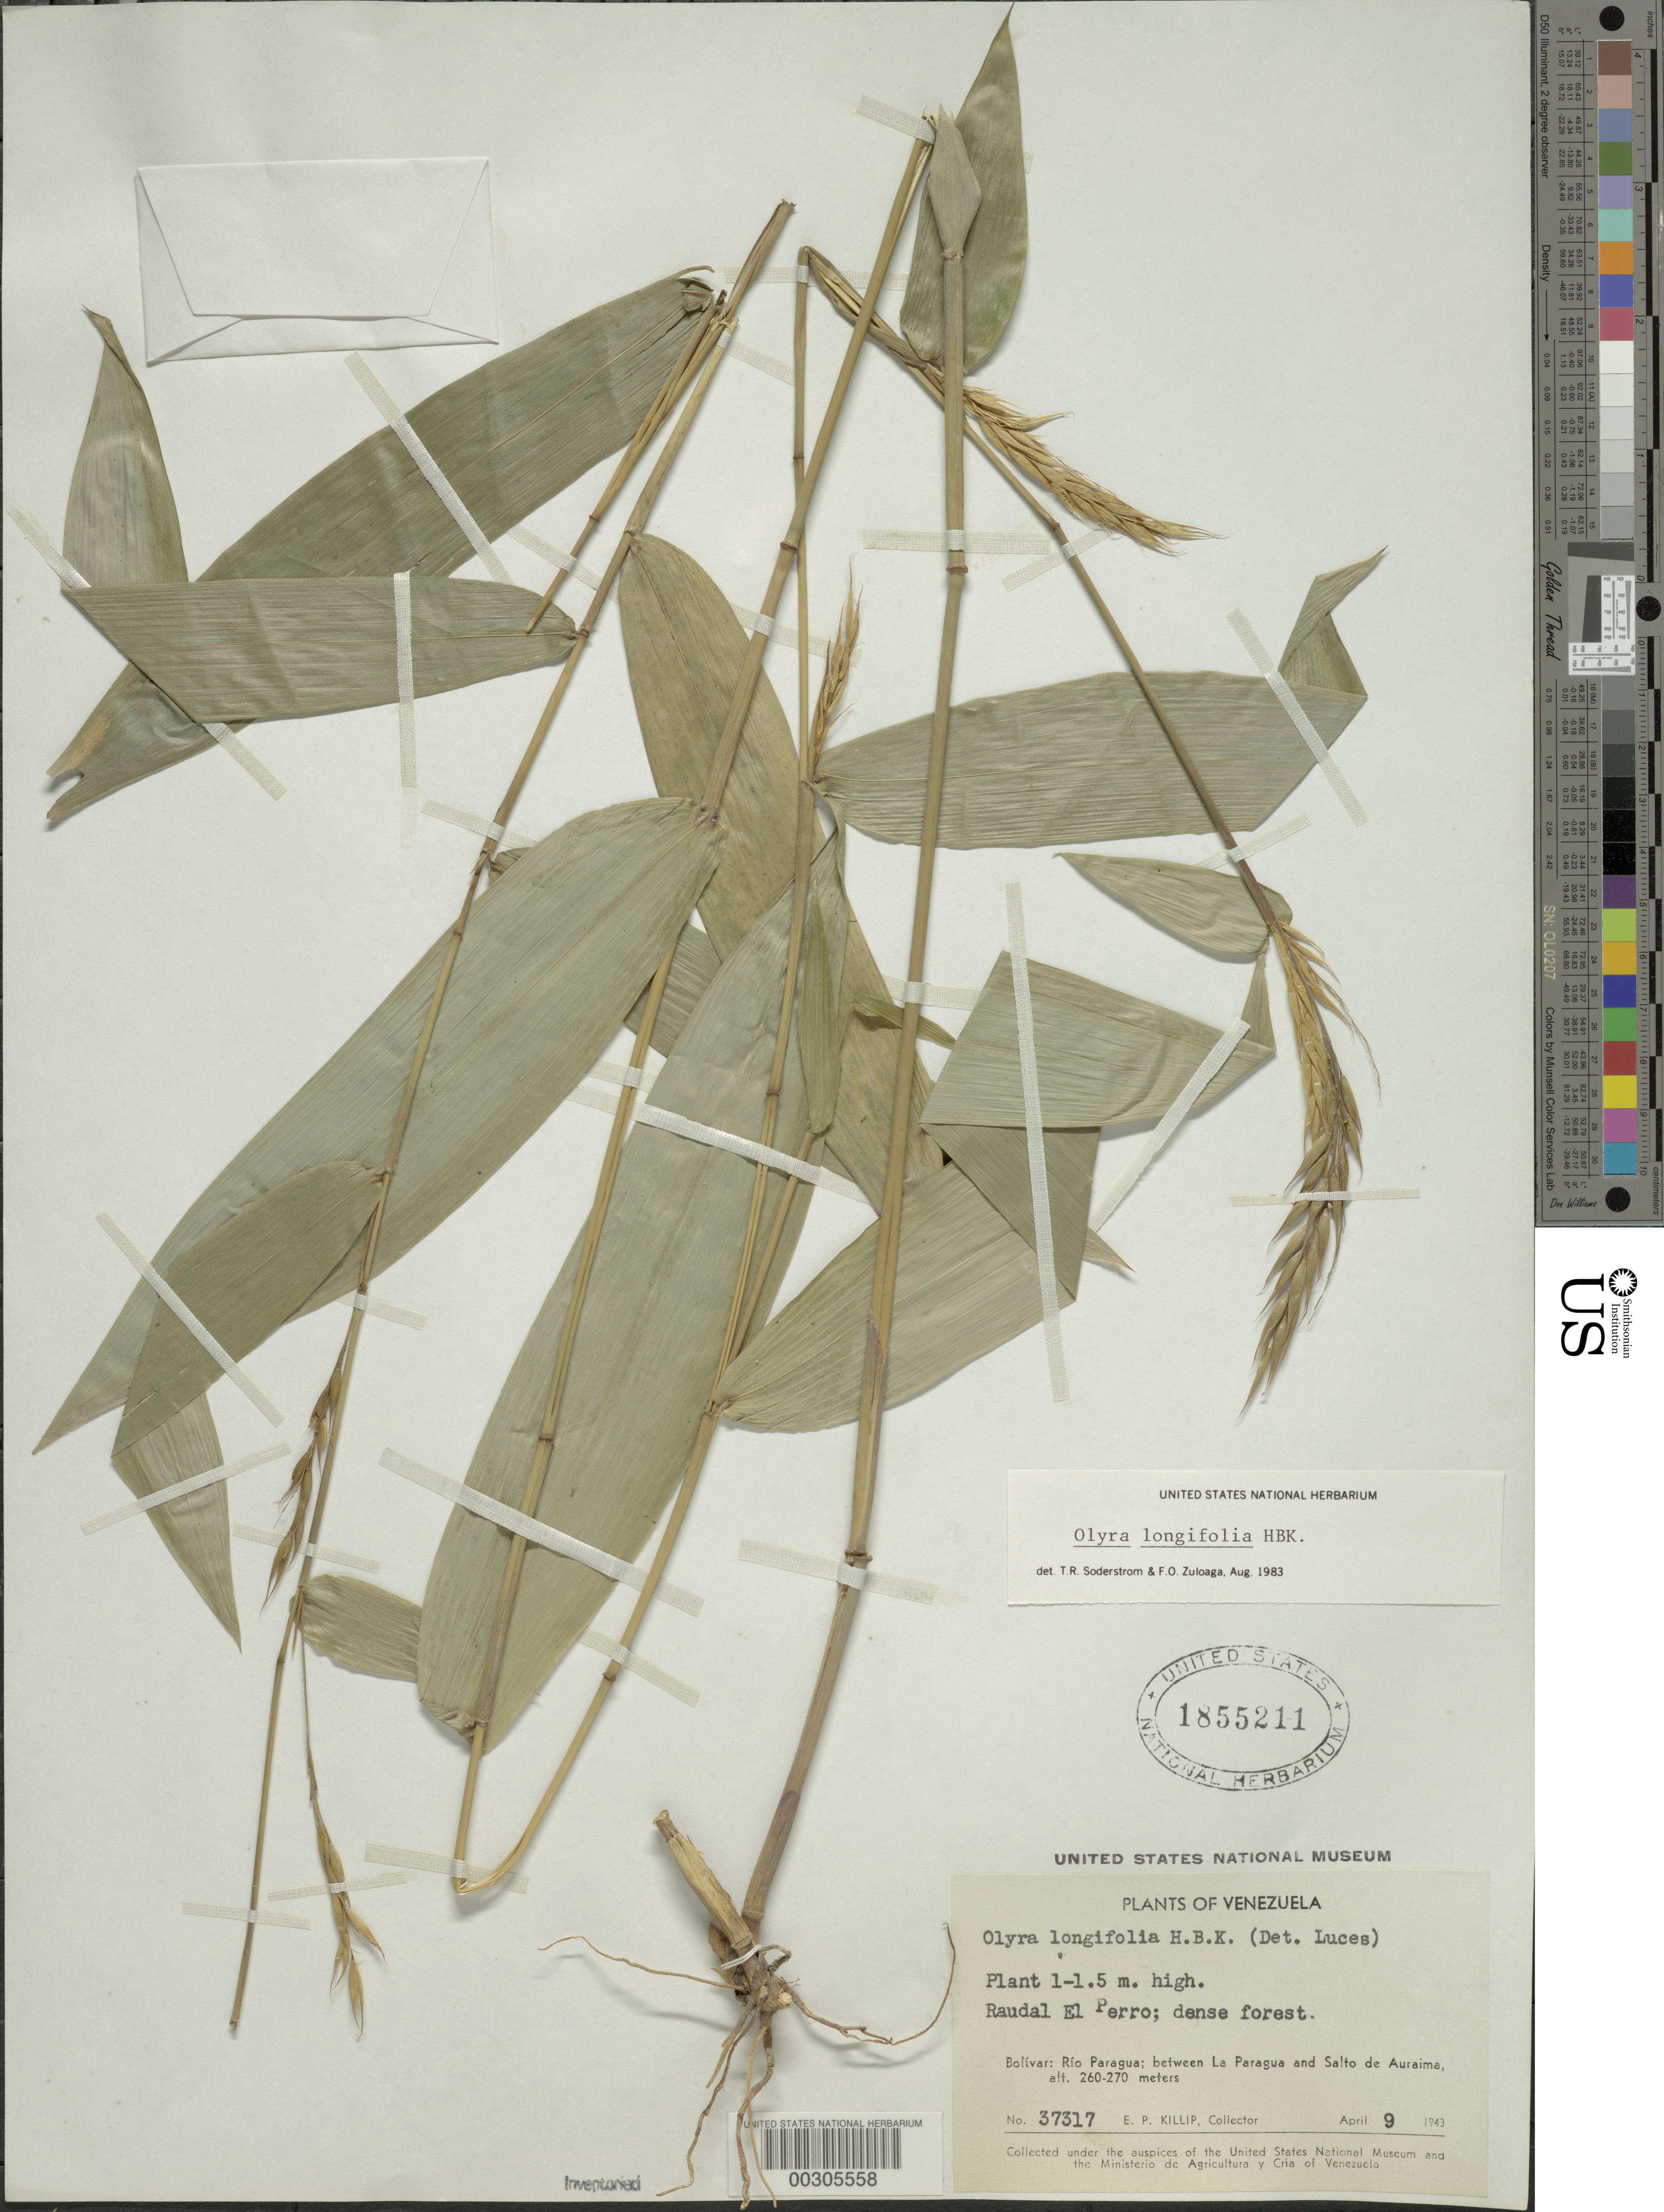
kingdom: Plantae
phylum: Tracheophyta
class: Liliopsida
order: Poales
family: Poaceae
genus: Olyra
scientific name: Olyra longifolia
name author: Kunth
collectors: E. P. Killip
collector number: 37317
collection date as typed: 09 Apr 1943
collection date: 1943-04-09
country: Venezuela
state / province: Bolivar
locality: Rio paragua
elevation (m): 260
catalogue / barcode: US 1855211